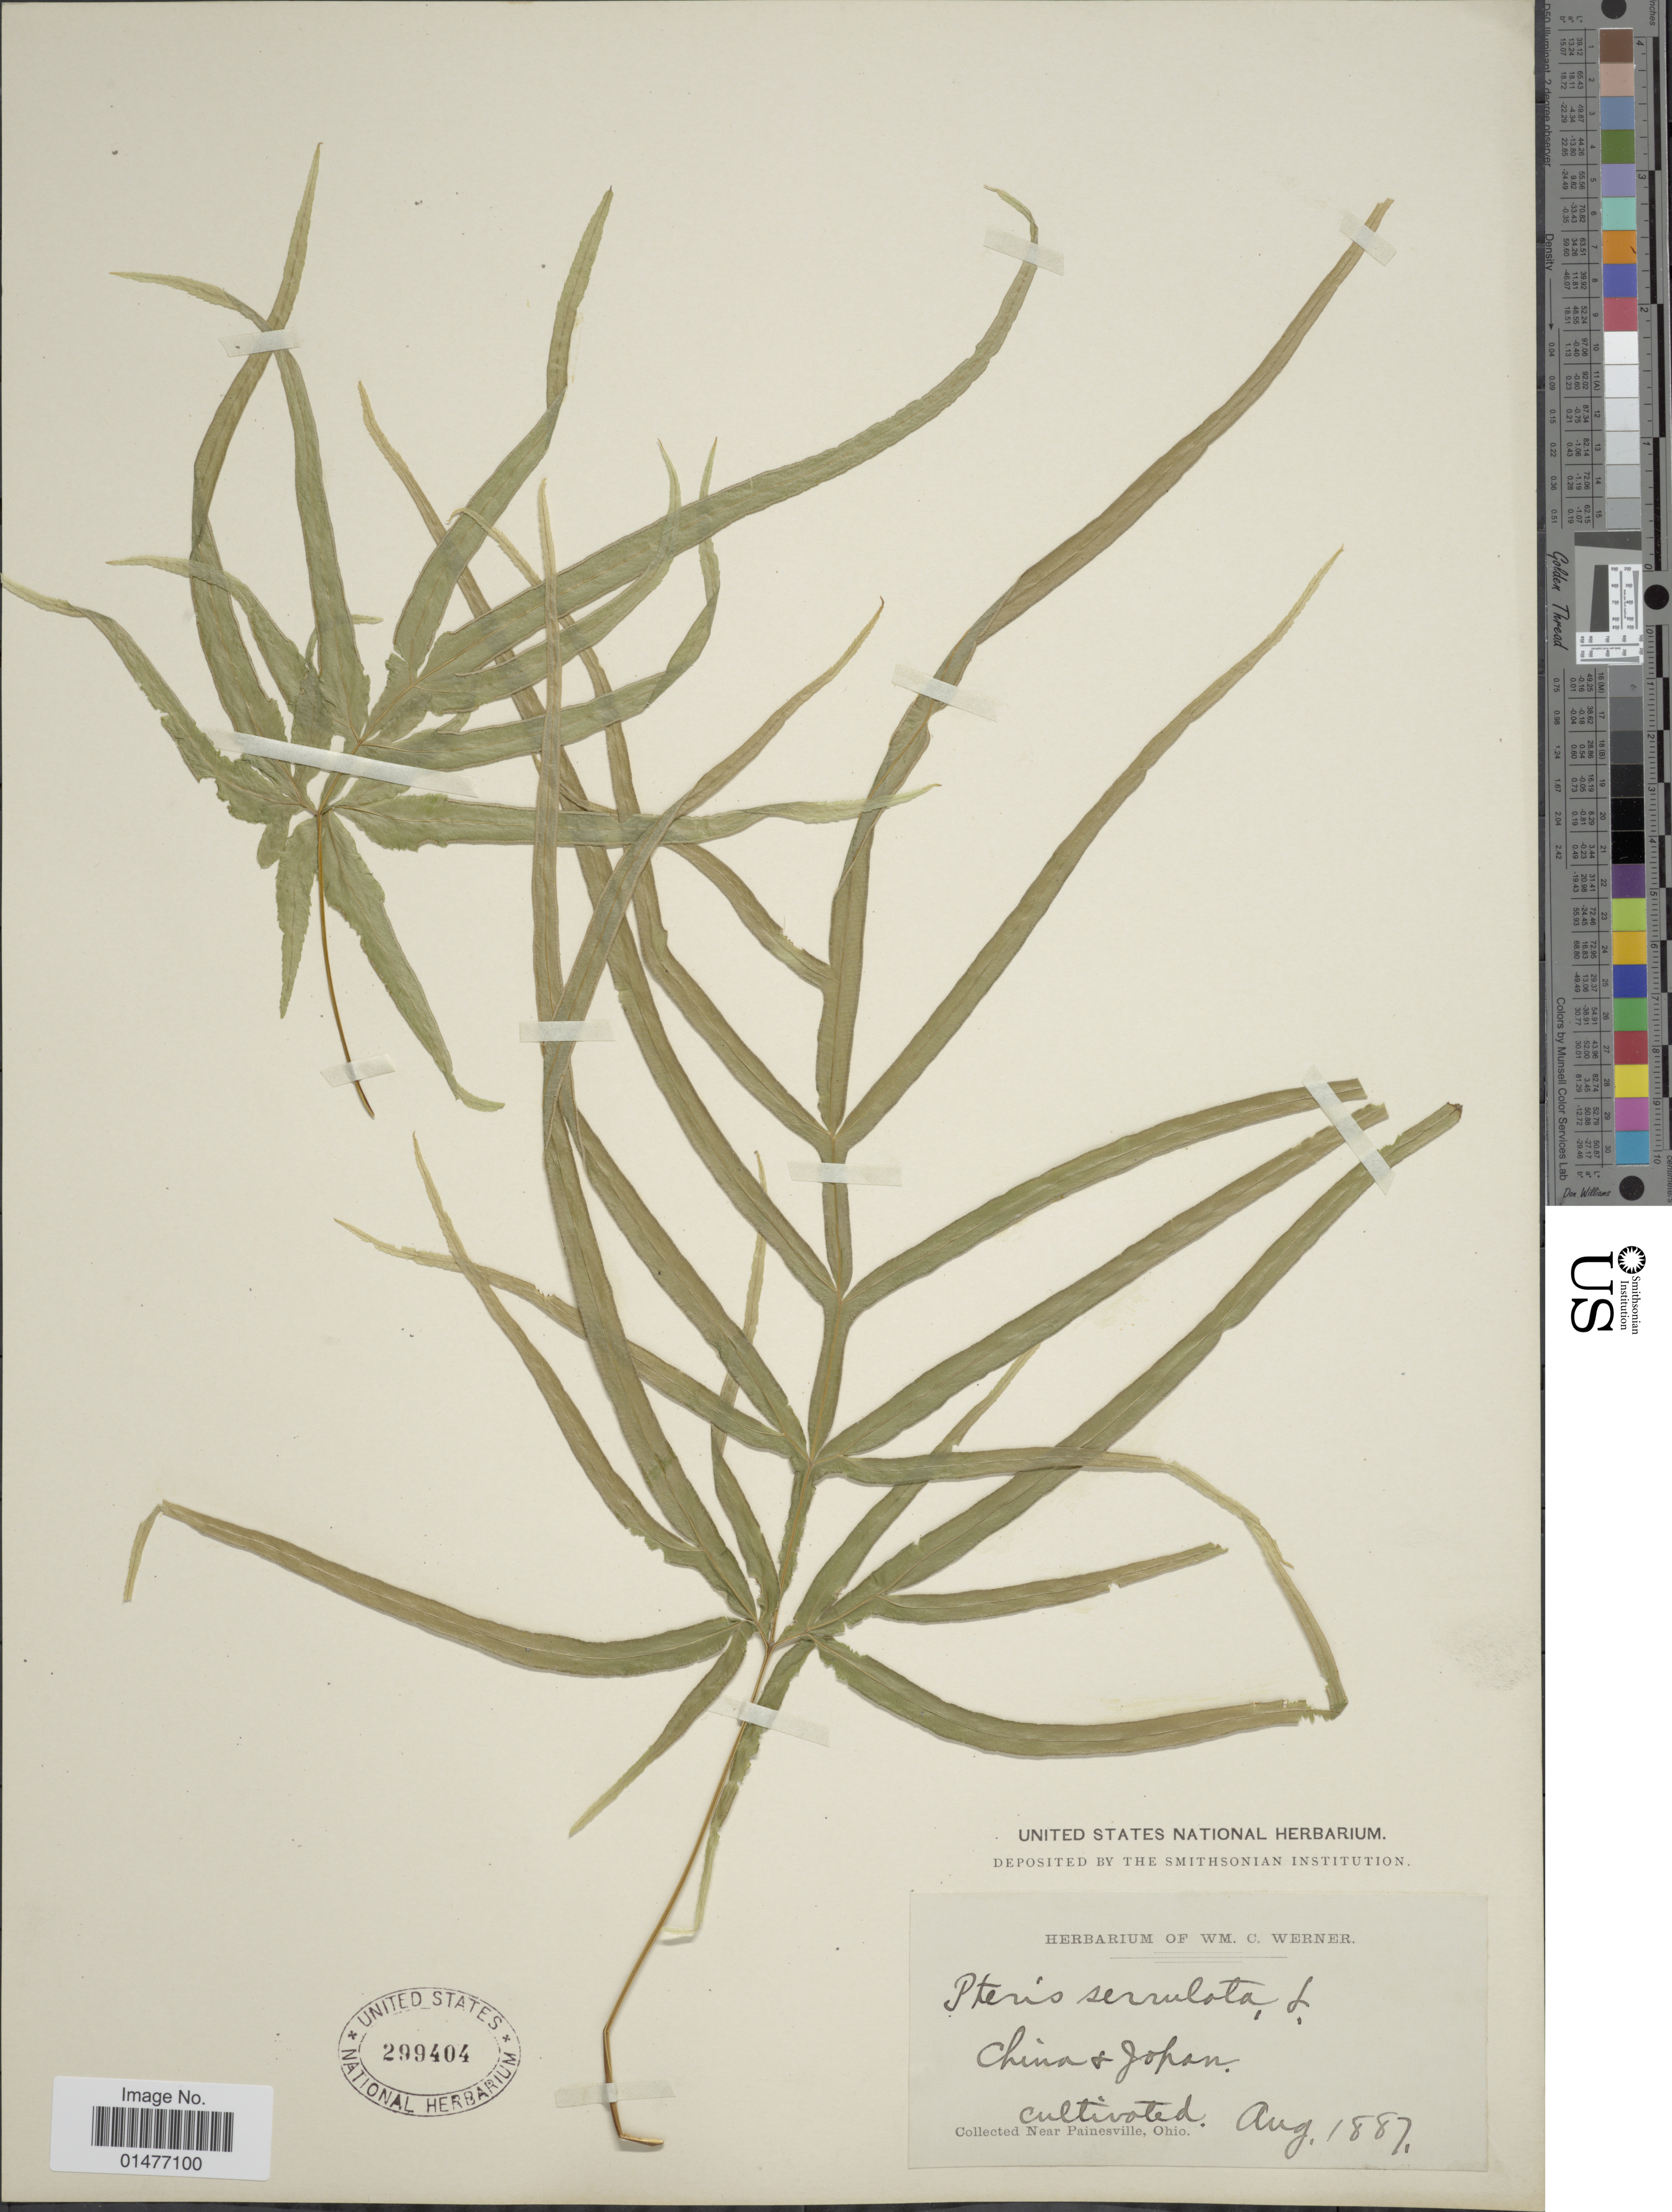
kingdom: Plantae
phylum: Tracheophyta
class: Polypodiopsida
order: Polypodiales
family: Pteridaceae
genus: Pteris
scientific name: Pteris multifida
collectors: ex herb. Wm. C. Werner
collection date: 1887-08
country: United States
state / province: Ohio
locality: Cultivated, collected near Painesville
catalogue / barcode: US 299404